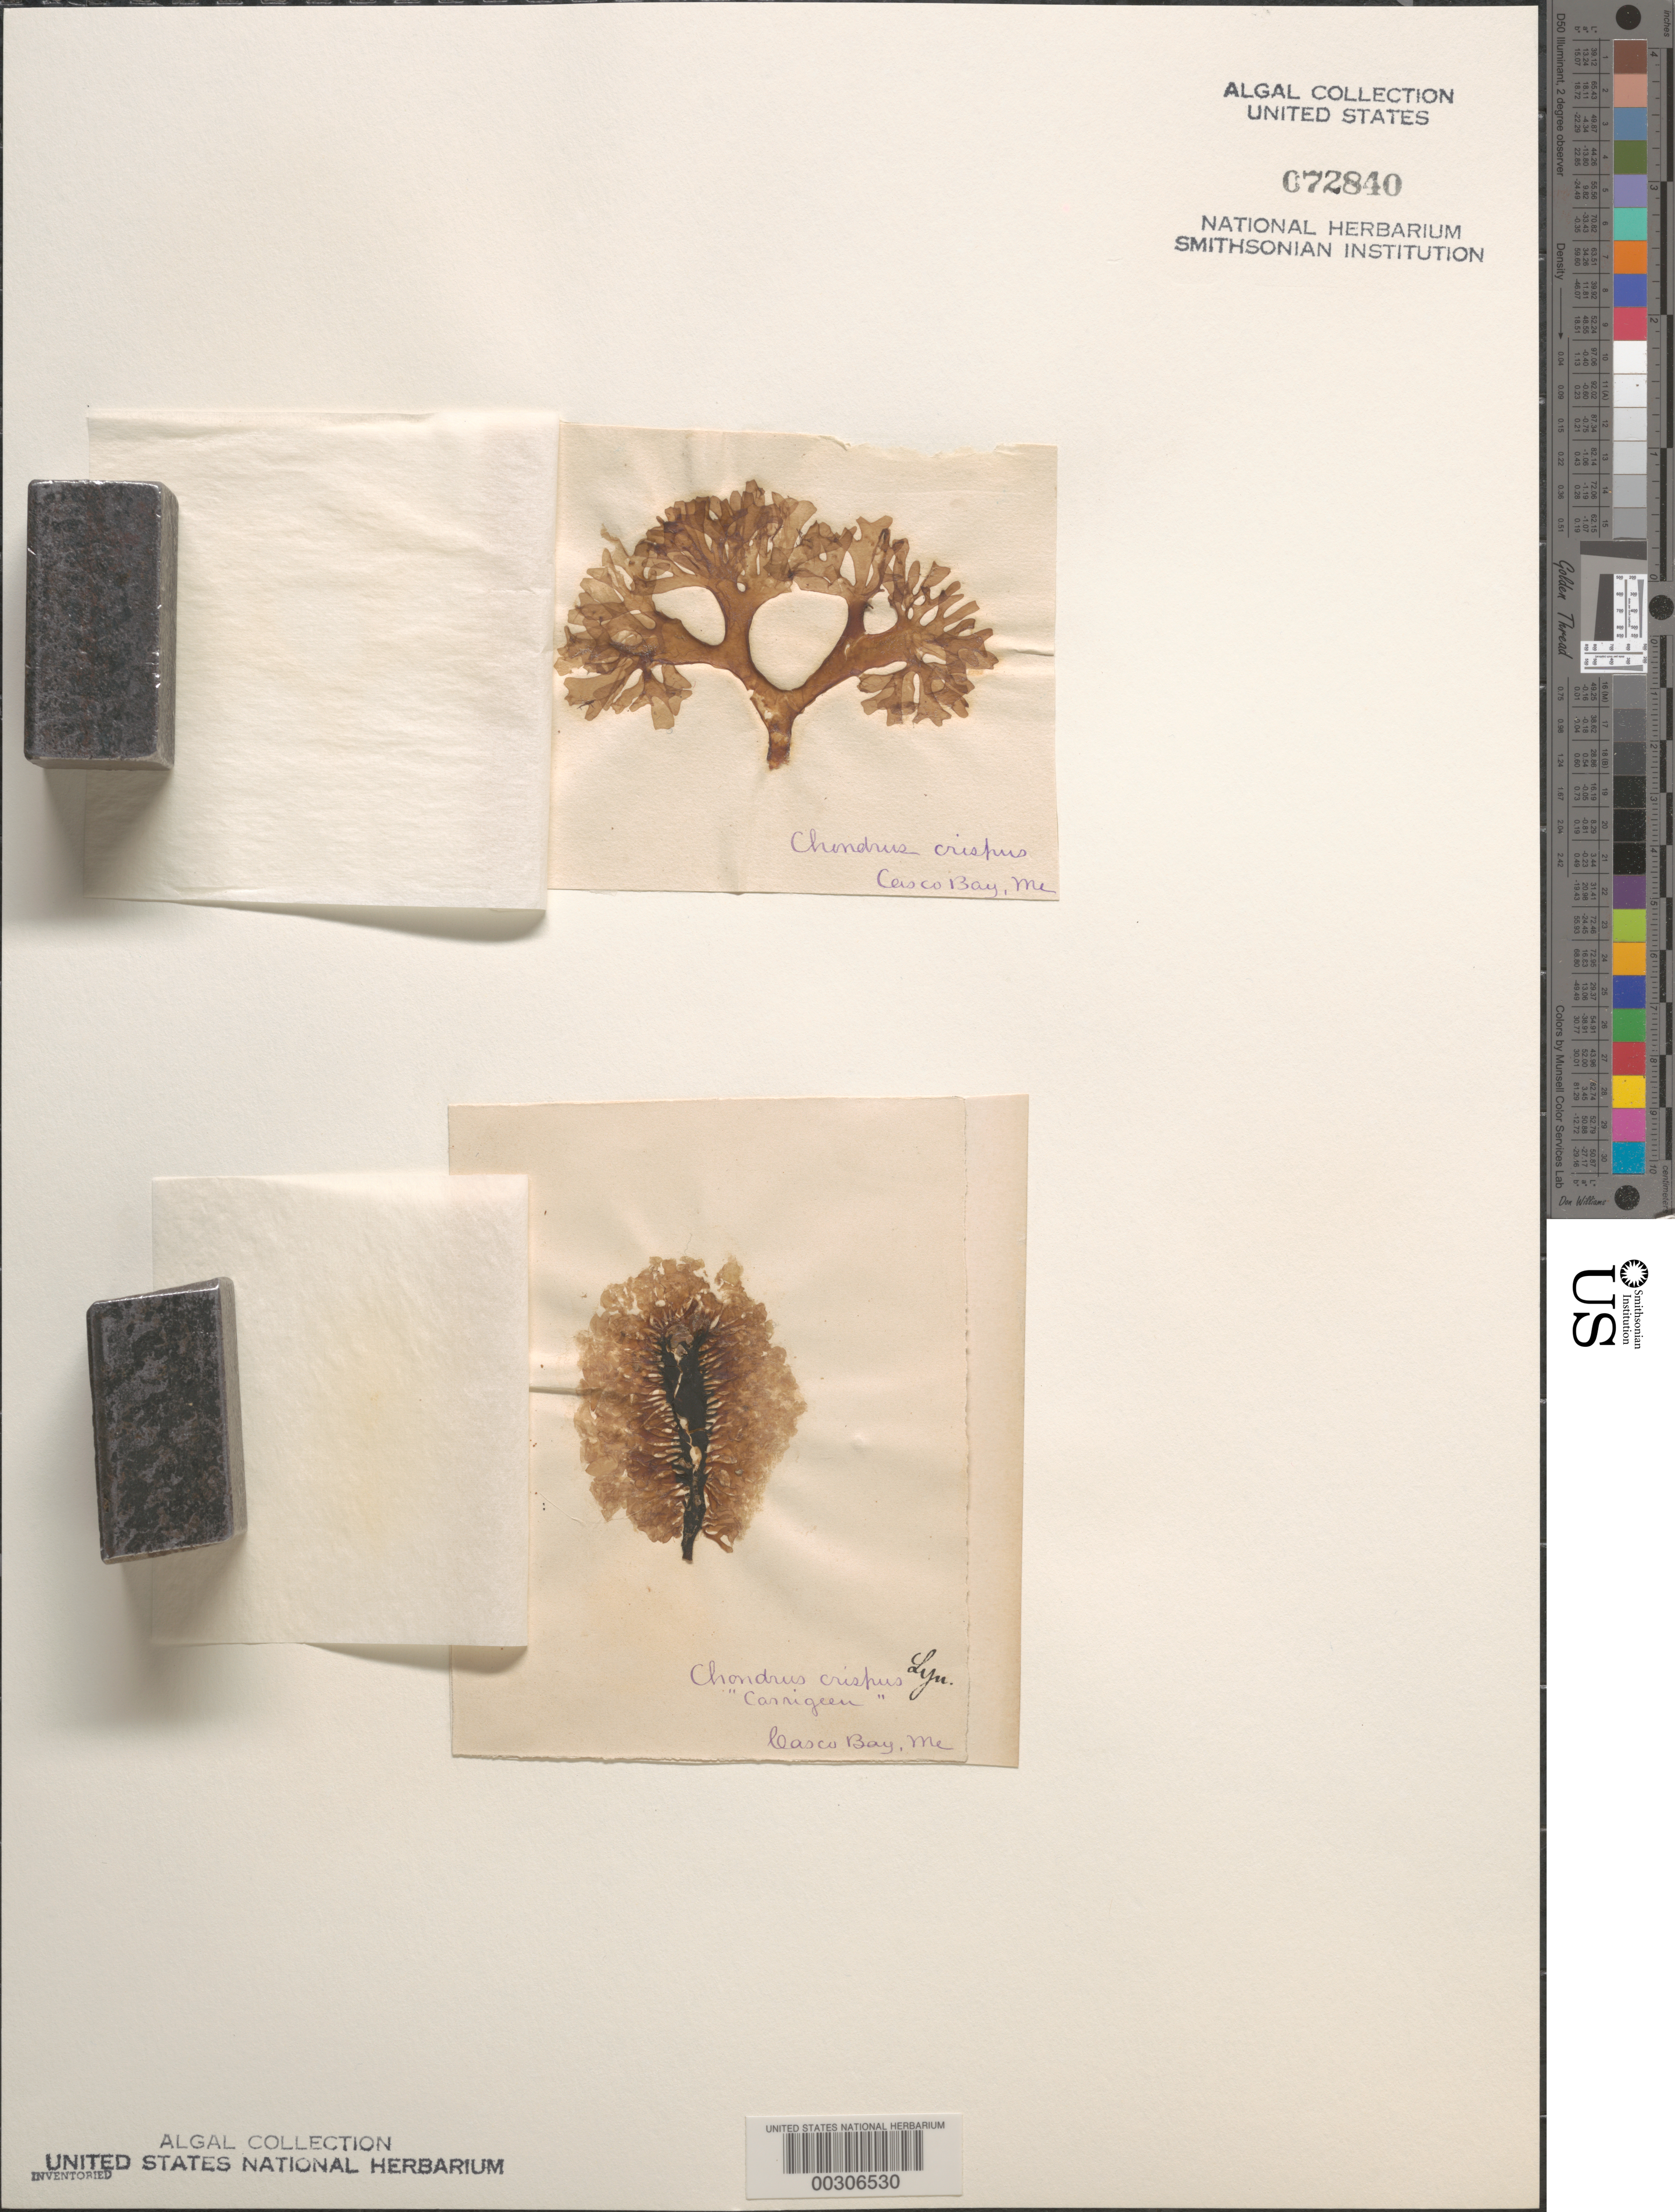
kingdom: Plantae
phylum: Rhodophyta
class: Florideophyceae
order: Gigartinales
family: Gigartinaceae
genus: Chondrus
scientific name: Chondrus crispus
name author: Stackh.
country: United States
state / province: Maine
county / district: Cumberland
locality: Casco Bay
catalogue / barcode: US 72840